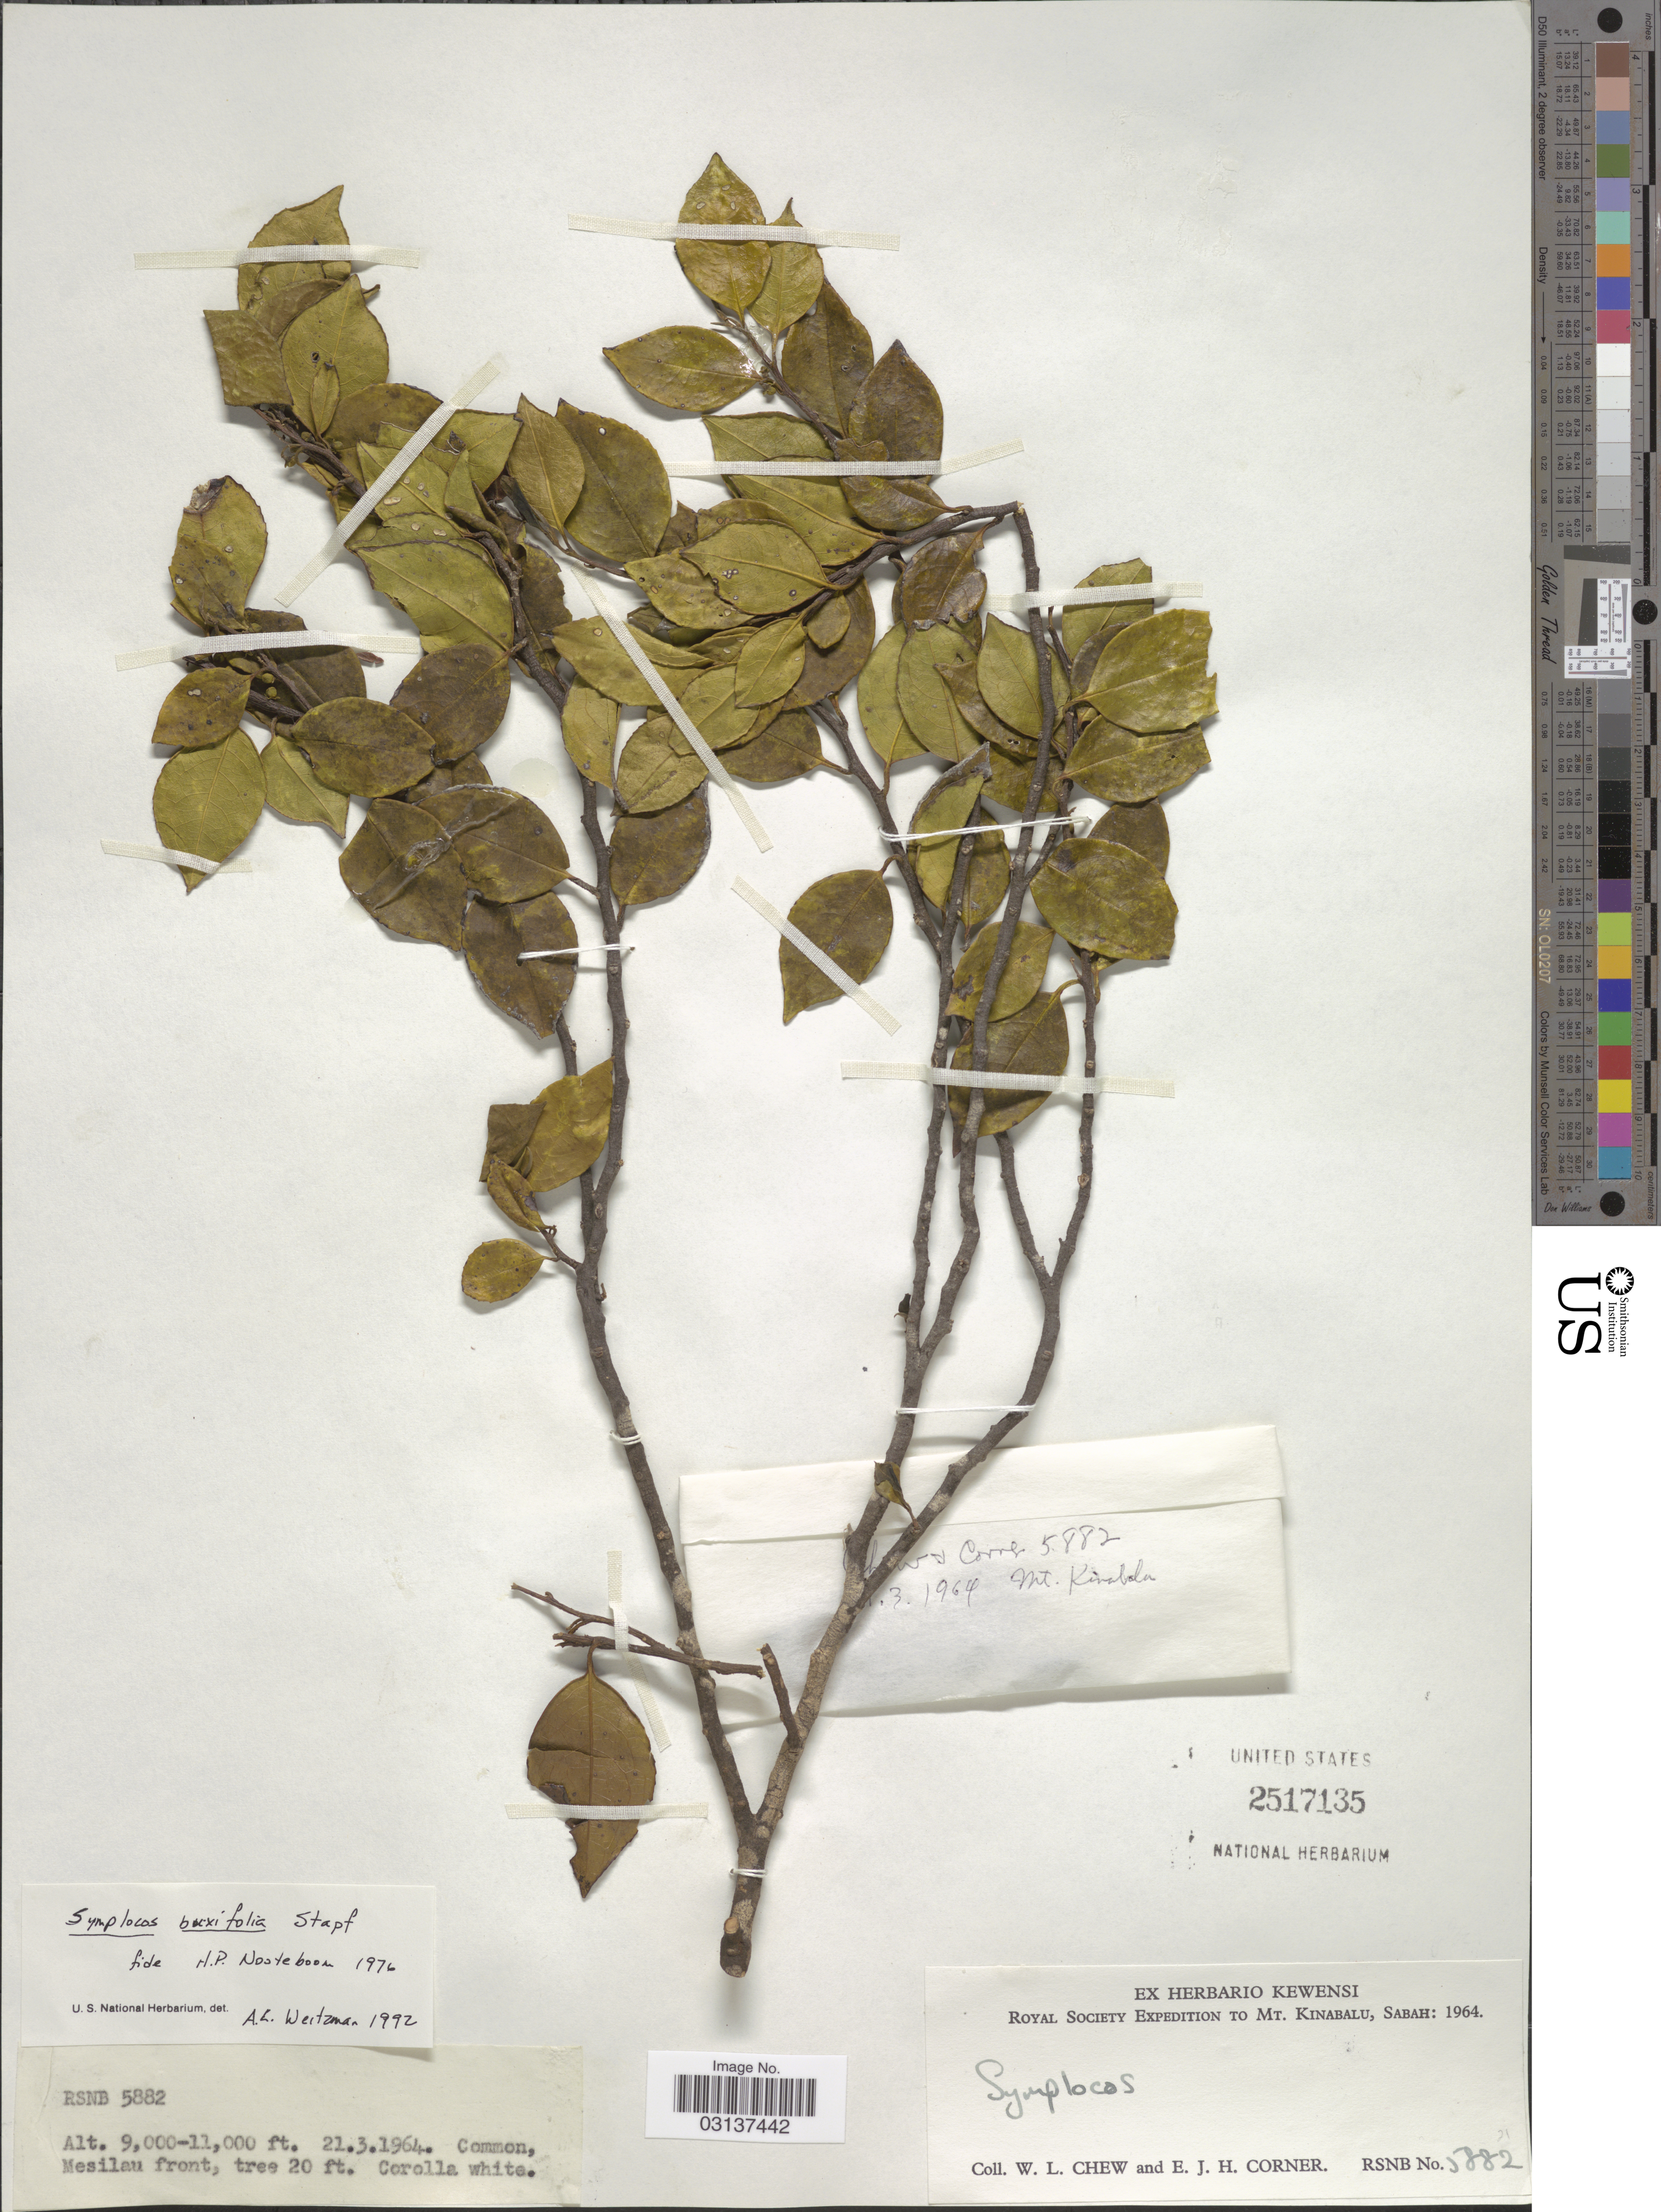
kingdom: Plantae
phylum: Tracheophyta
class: Magnoliopsida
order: Ericales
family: Symplocaceae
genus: Symplocos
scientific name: Symplocos buxifolia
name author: Stapf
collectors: W. Chew & E. Corner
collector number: RSNB5882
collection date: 1964-03-21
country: Malaysia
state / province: Sabah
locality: Mt. Kinabalu, Mesilau front.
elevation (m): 2743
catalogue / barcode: US 2517135